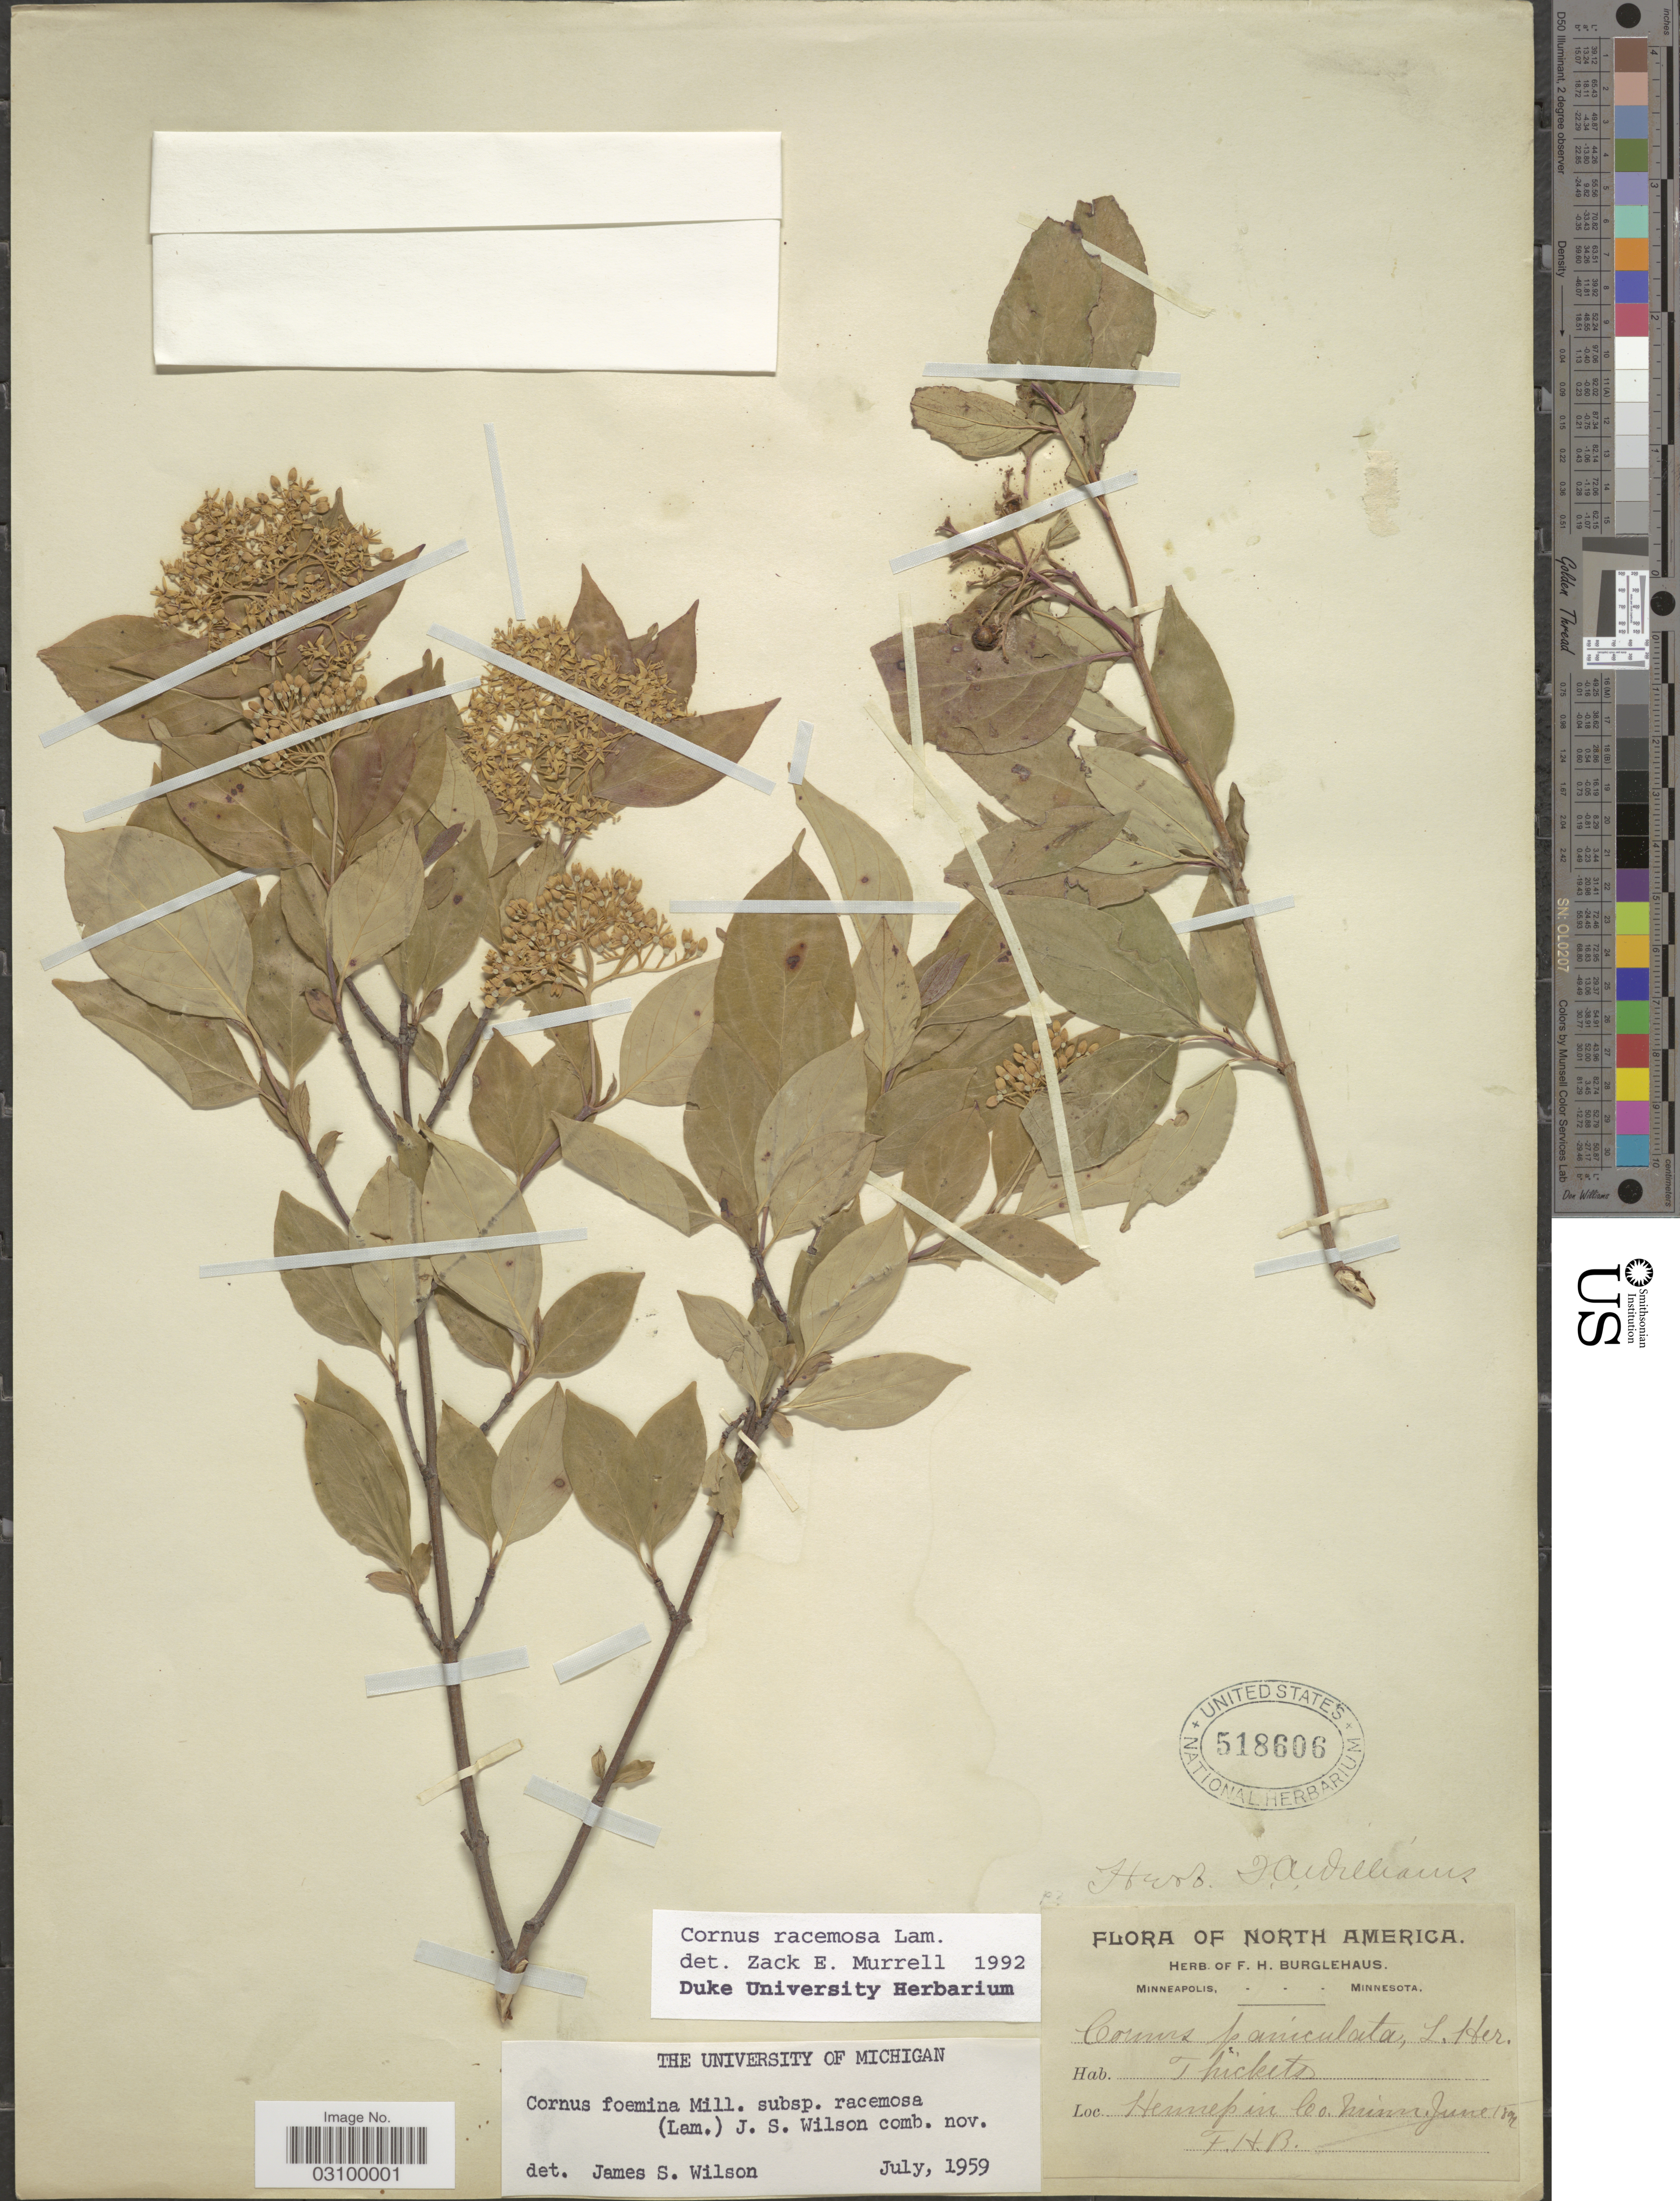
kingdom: Plantae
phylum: Tracheophyta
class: Magnoliopsida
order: Cornales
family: Cornaceae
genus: Cornus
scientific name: Cornus racemosa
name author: Lam.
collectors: F. Burglehaus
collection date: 1899-06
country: United States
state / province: Minnesota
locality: Hennepin Co.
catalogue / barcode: US 518606